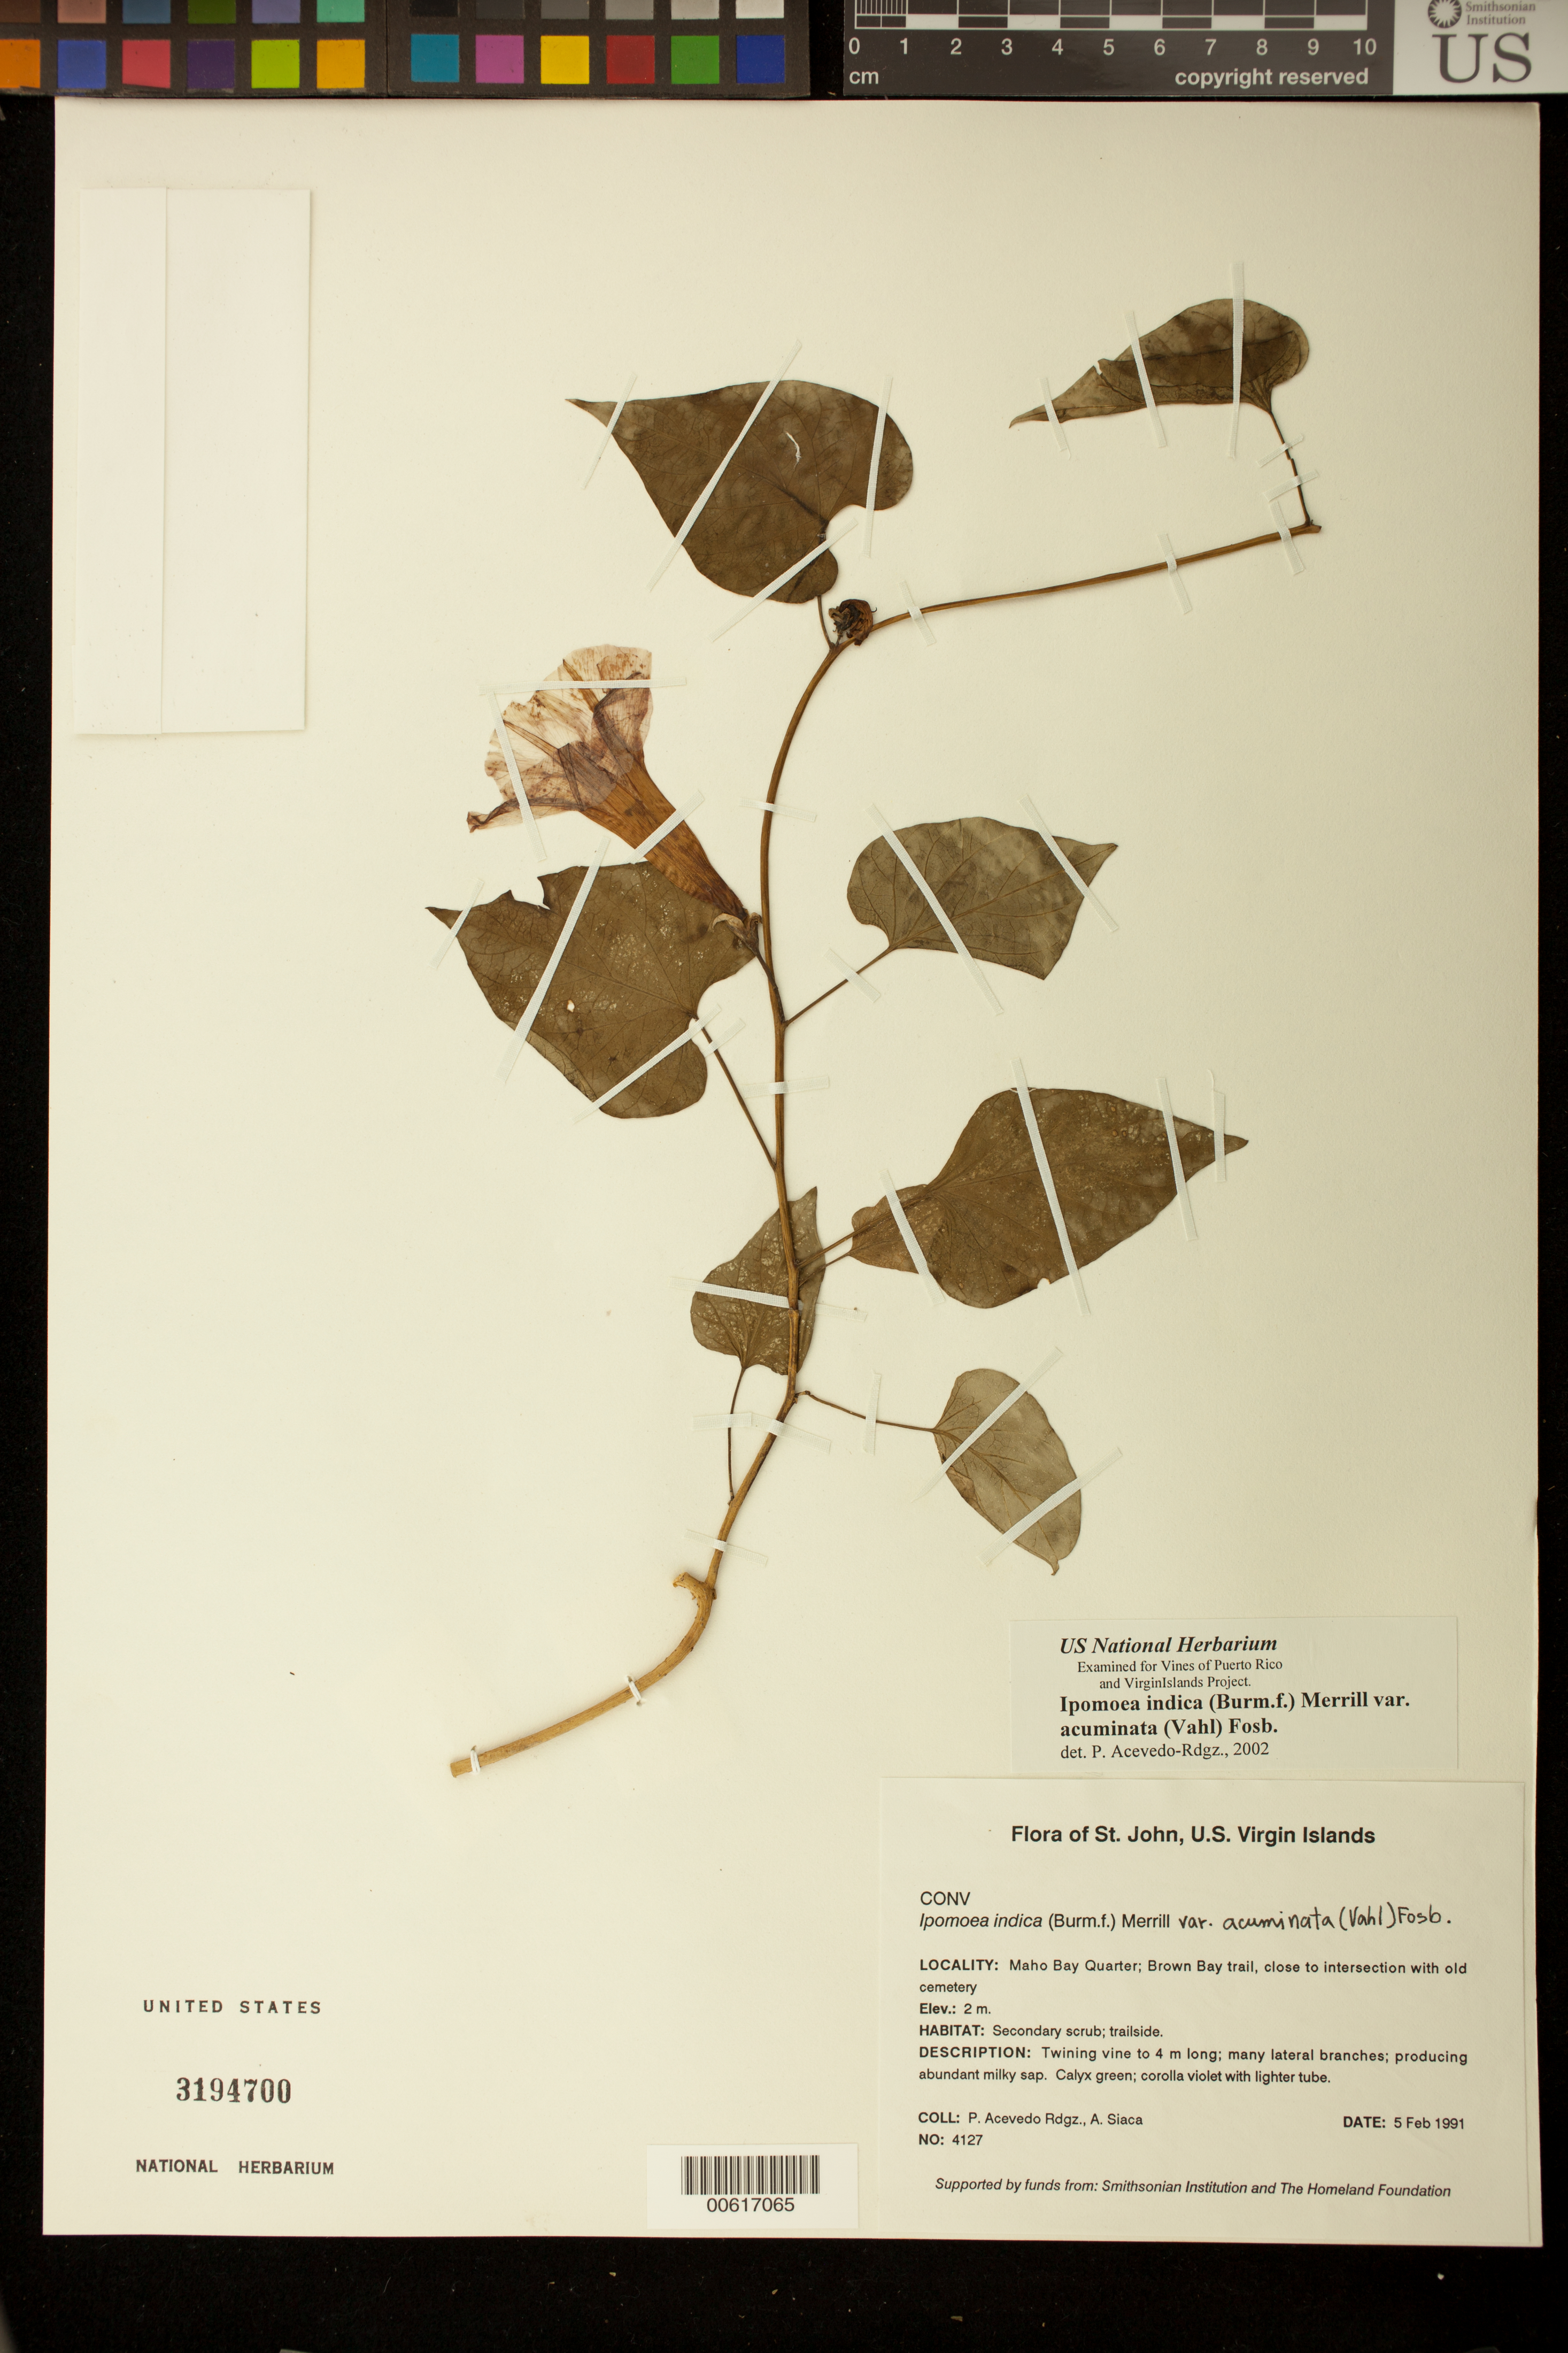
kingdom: Plantae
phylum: Tracheophyta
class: Magnoliopsida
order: Solanales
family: Convolvulaceae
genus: Ipomoea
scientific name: Ipomoea indica var. acuminata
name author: (Vahl) Fosberg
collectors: P. Acevedo-Rodr. & A. Siaca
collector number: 4127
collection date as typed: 05 Feb 1991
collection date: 1991-02-05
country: U.S. Virgin Islands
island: St. John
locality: Maho Bay Quarter; Brown Bay trail, close to intersection with old cemetery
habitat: Secondary scrub; trailside.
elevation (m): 2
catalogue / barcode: US 3194700